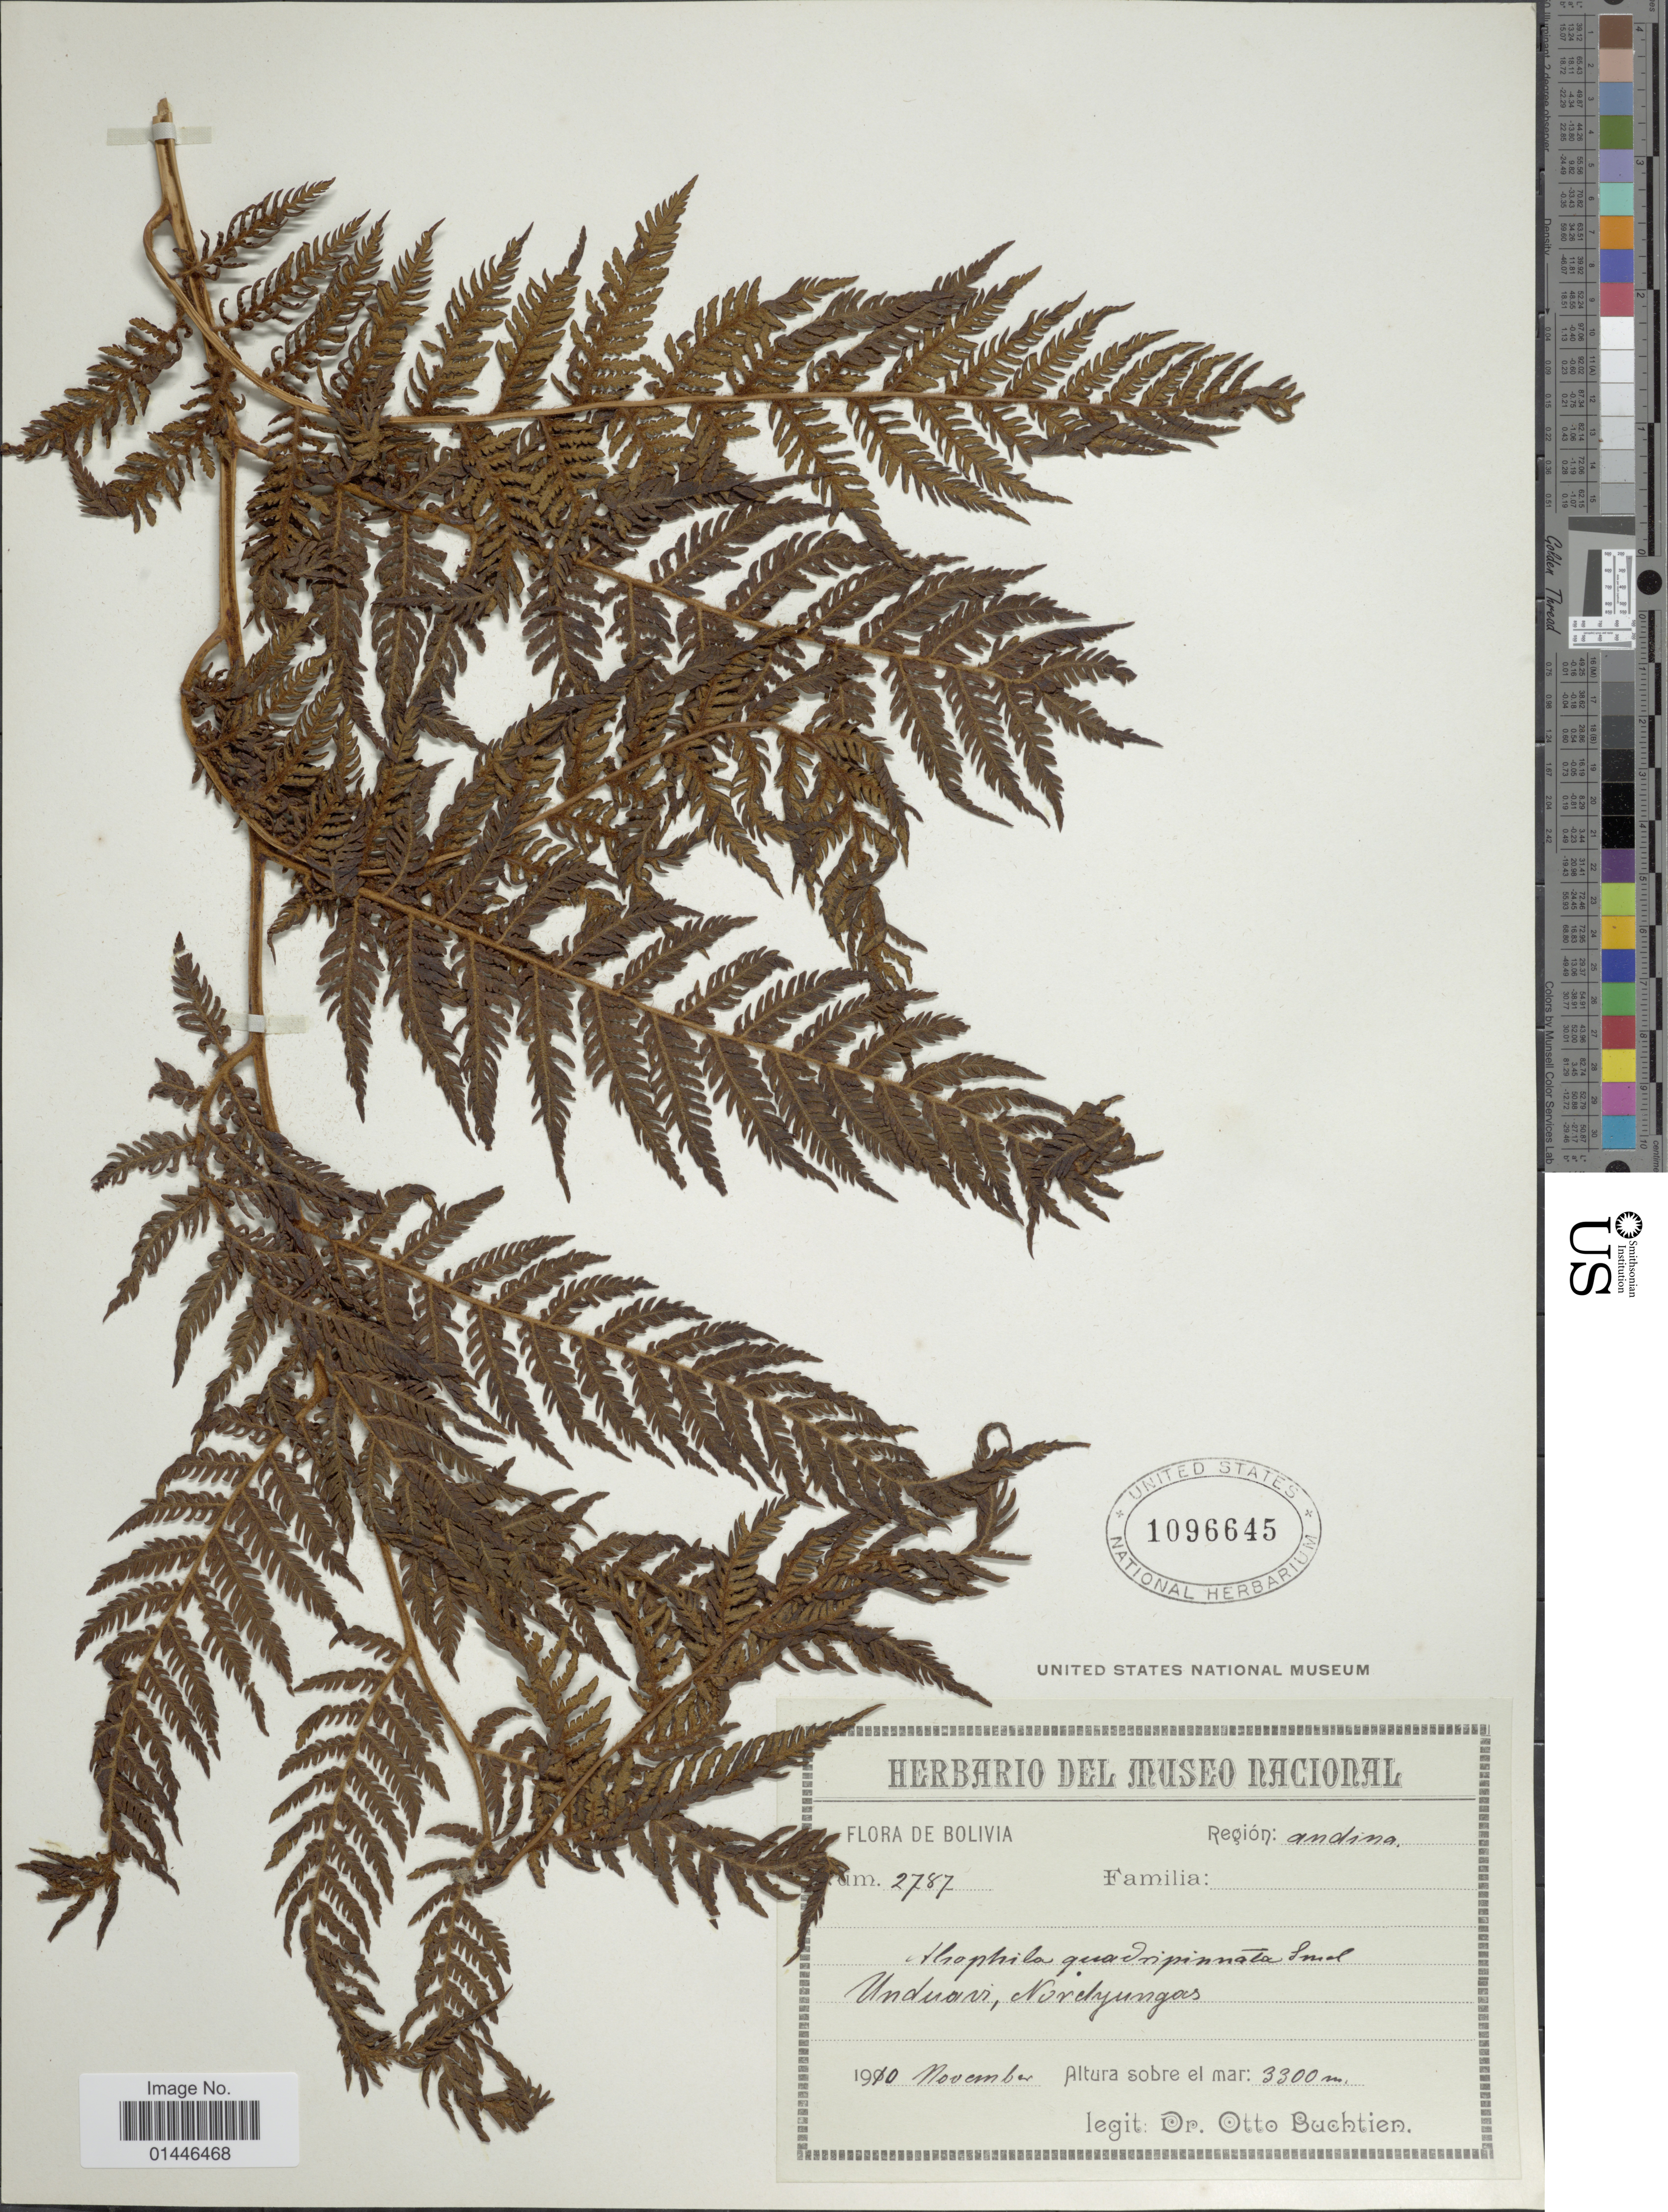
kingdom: Plantae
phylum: Tracheophyta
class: Polypodiopsida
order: Cyatheales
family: Dicksoniaceae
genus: Lophosoria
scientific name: Lophosoria quadripinnata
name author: (J.F. Gmel.) C. Chr.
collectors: O. Buchtien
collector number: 2787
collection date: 1910-11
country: Bolivia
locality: Región: andina. Unduavi, Nordyungas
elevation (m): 3300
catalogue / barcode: US 1096645